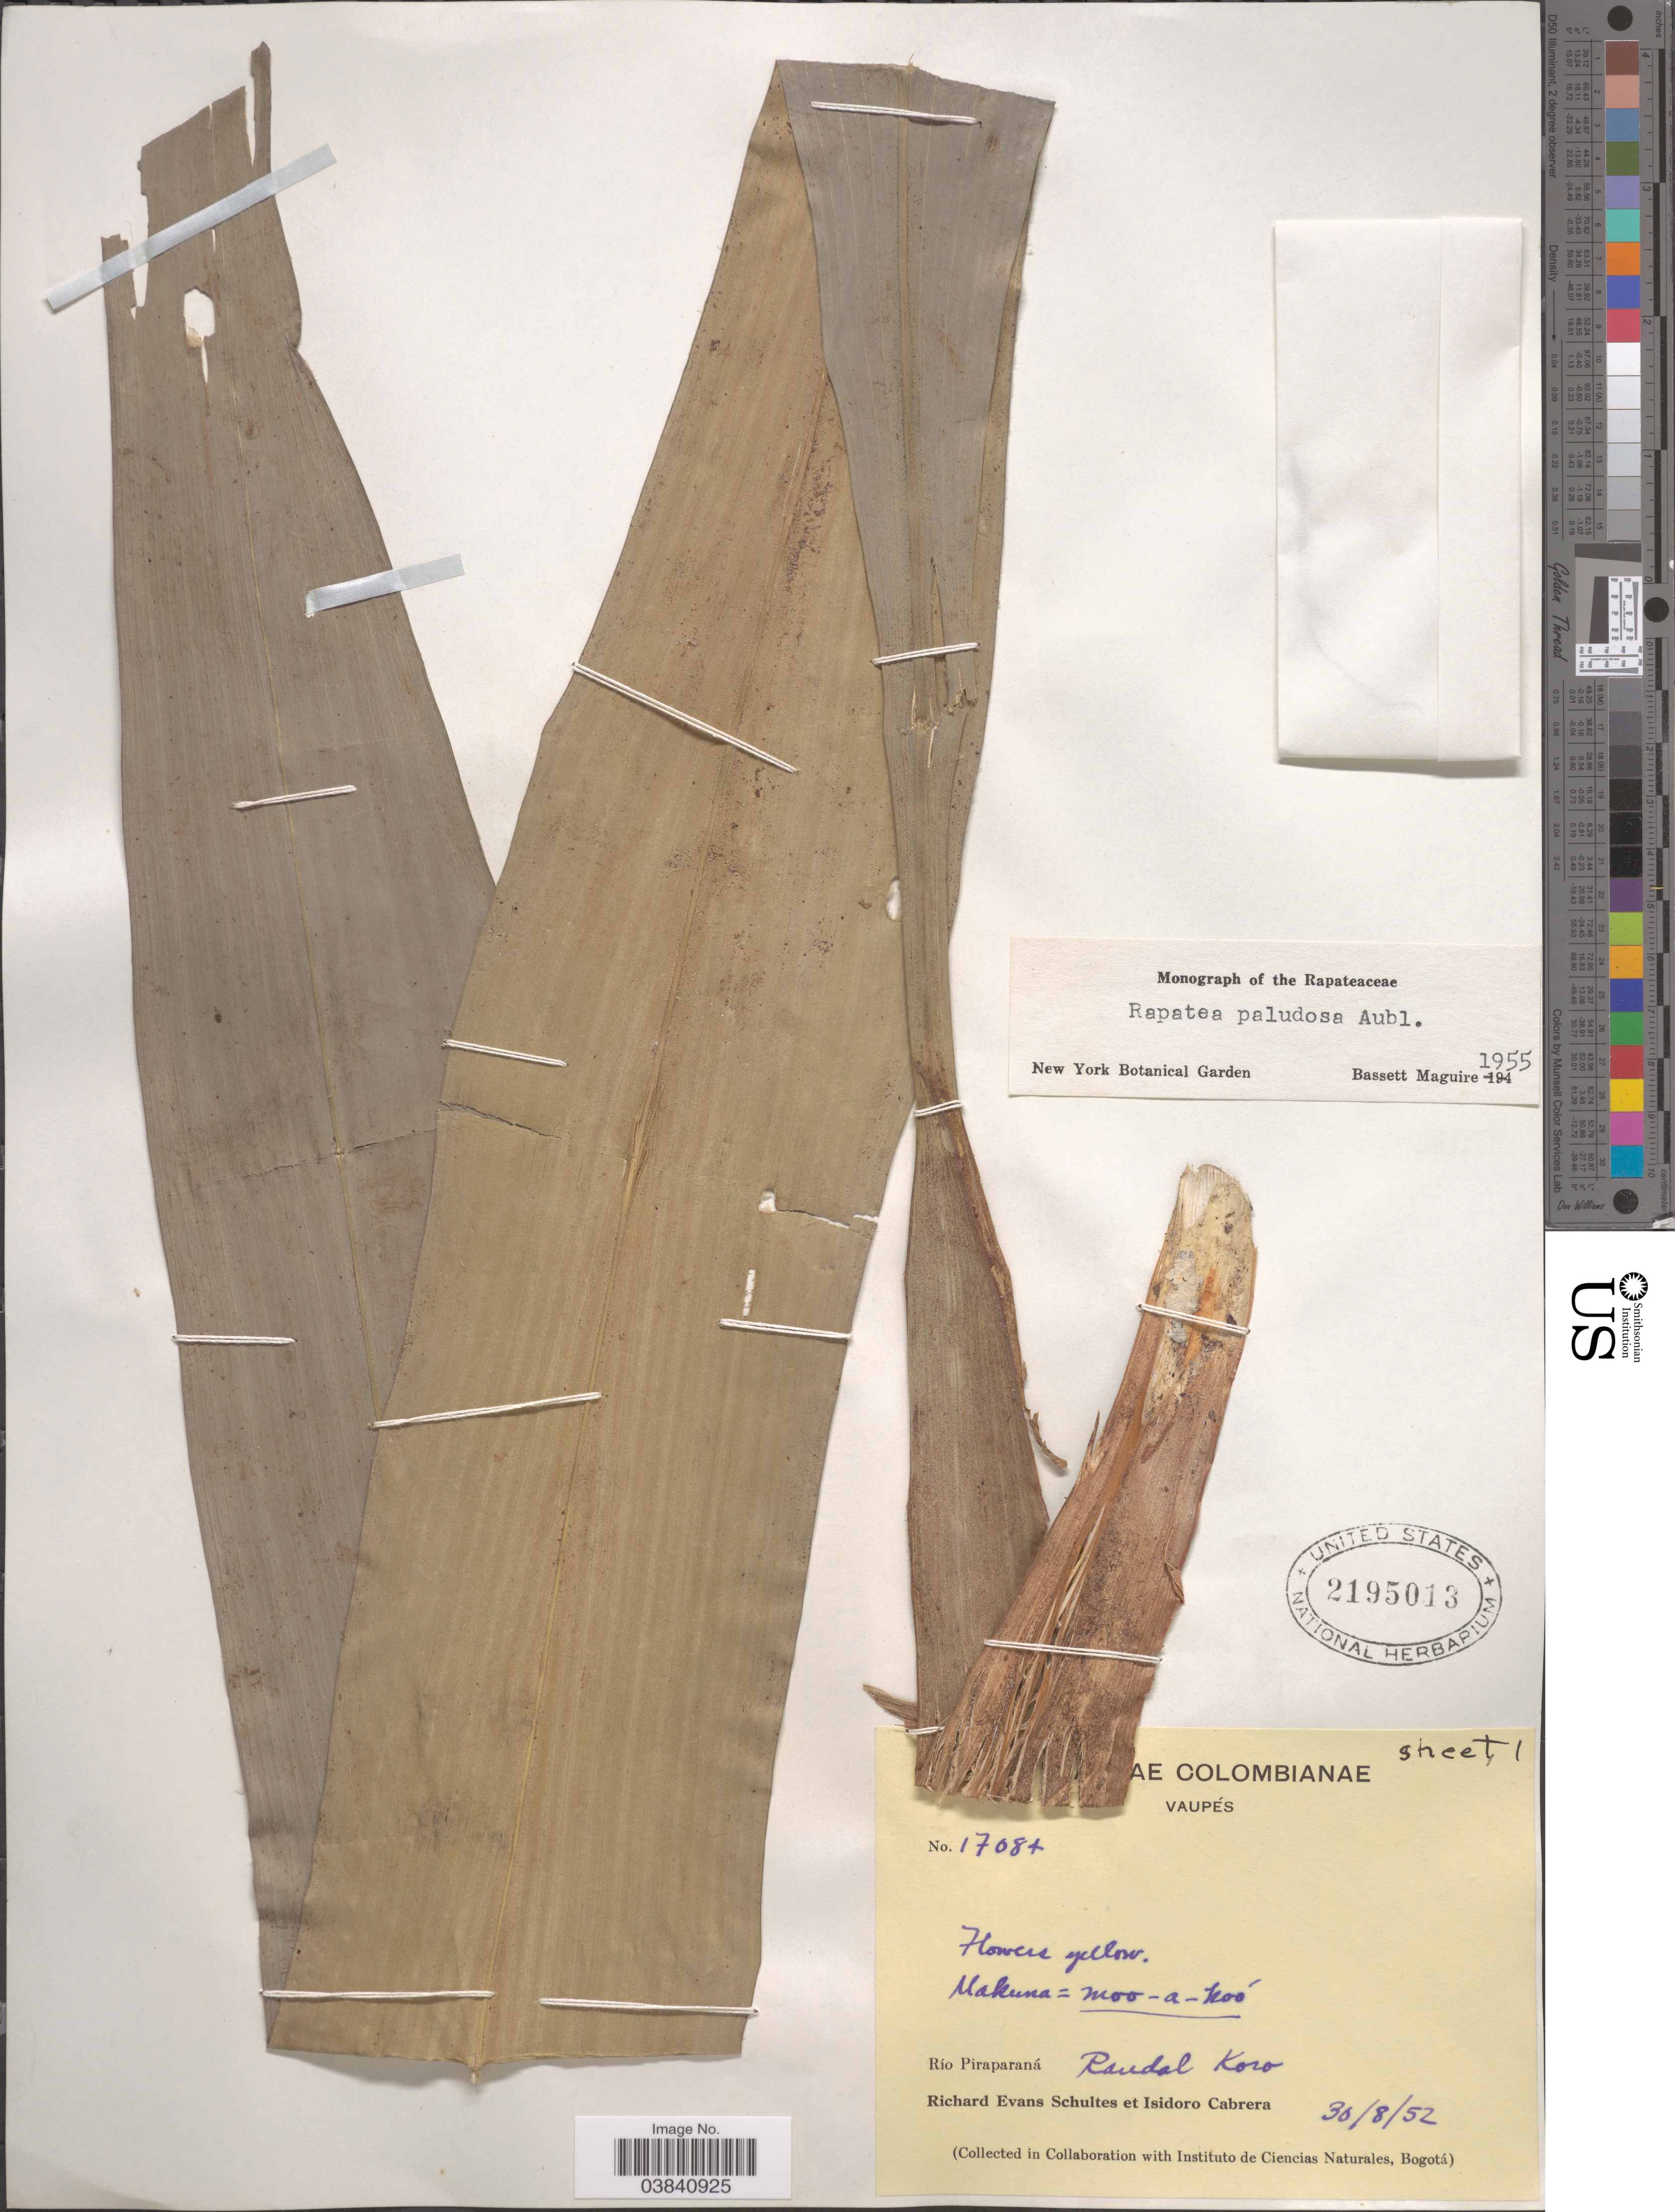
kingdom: Plantae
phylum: Tracheophyta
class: Liliopsida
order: Poales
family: Rapateaceae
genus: Rapatea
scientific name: Rapatea paludosa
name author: Aubl.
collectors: R. E. Schultes & I. Cabrera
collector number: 17084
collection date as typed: Transcribed d/m/y: 30/8/52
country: Colombia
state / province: Vaupés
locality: Río Piraparaná. Raudal Koro.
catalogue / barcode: US 2195013